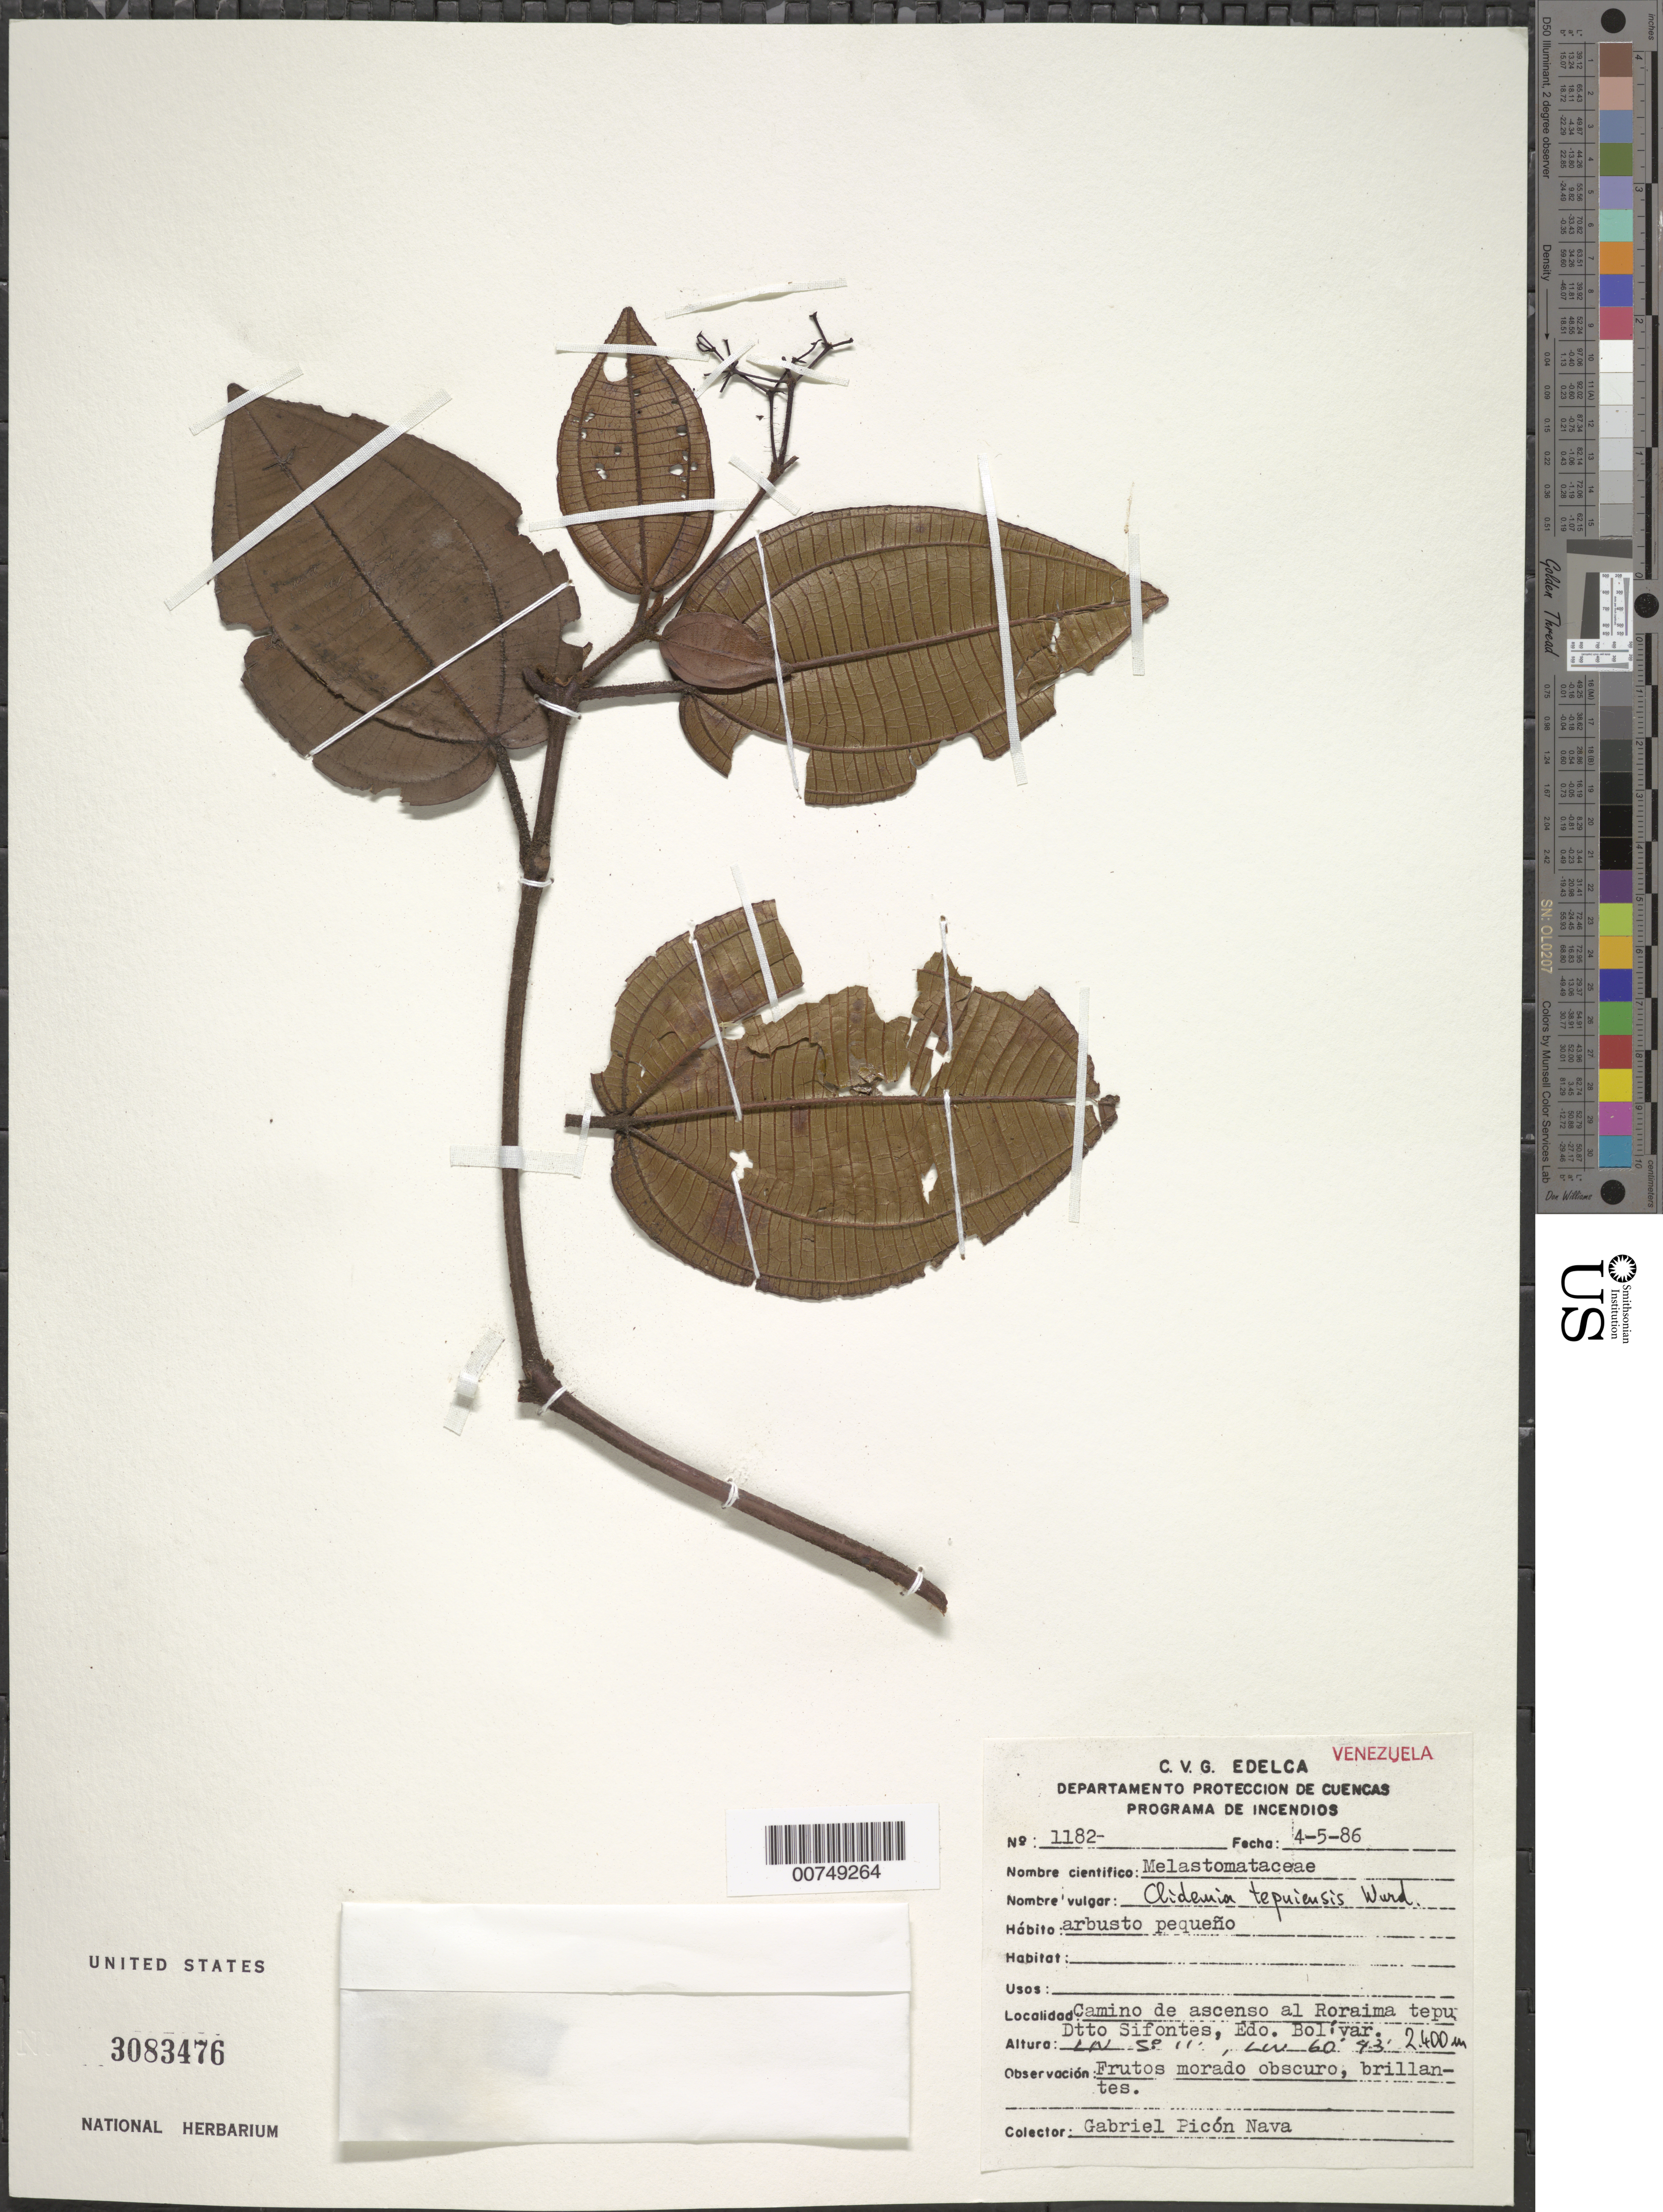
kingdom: Plantae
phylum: Tracheophyta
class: Magnoliopsida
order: Myrtales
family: Melastomataceae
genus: Clidemia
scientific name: Clidemia tepuiensis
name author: Wurdack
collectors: G. Picón Navas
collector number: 1182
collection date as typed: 4-May-86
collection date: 1986-05-04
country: Venezuela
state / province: Bolívar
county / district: Sifontes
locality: Roraima tepuí, camino de ascenso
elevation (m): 2400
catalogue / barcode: US 3083476